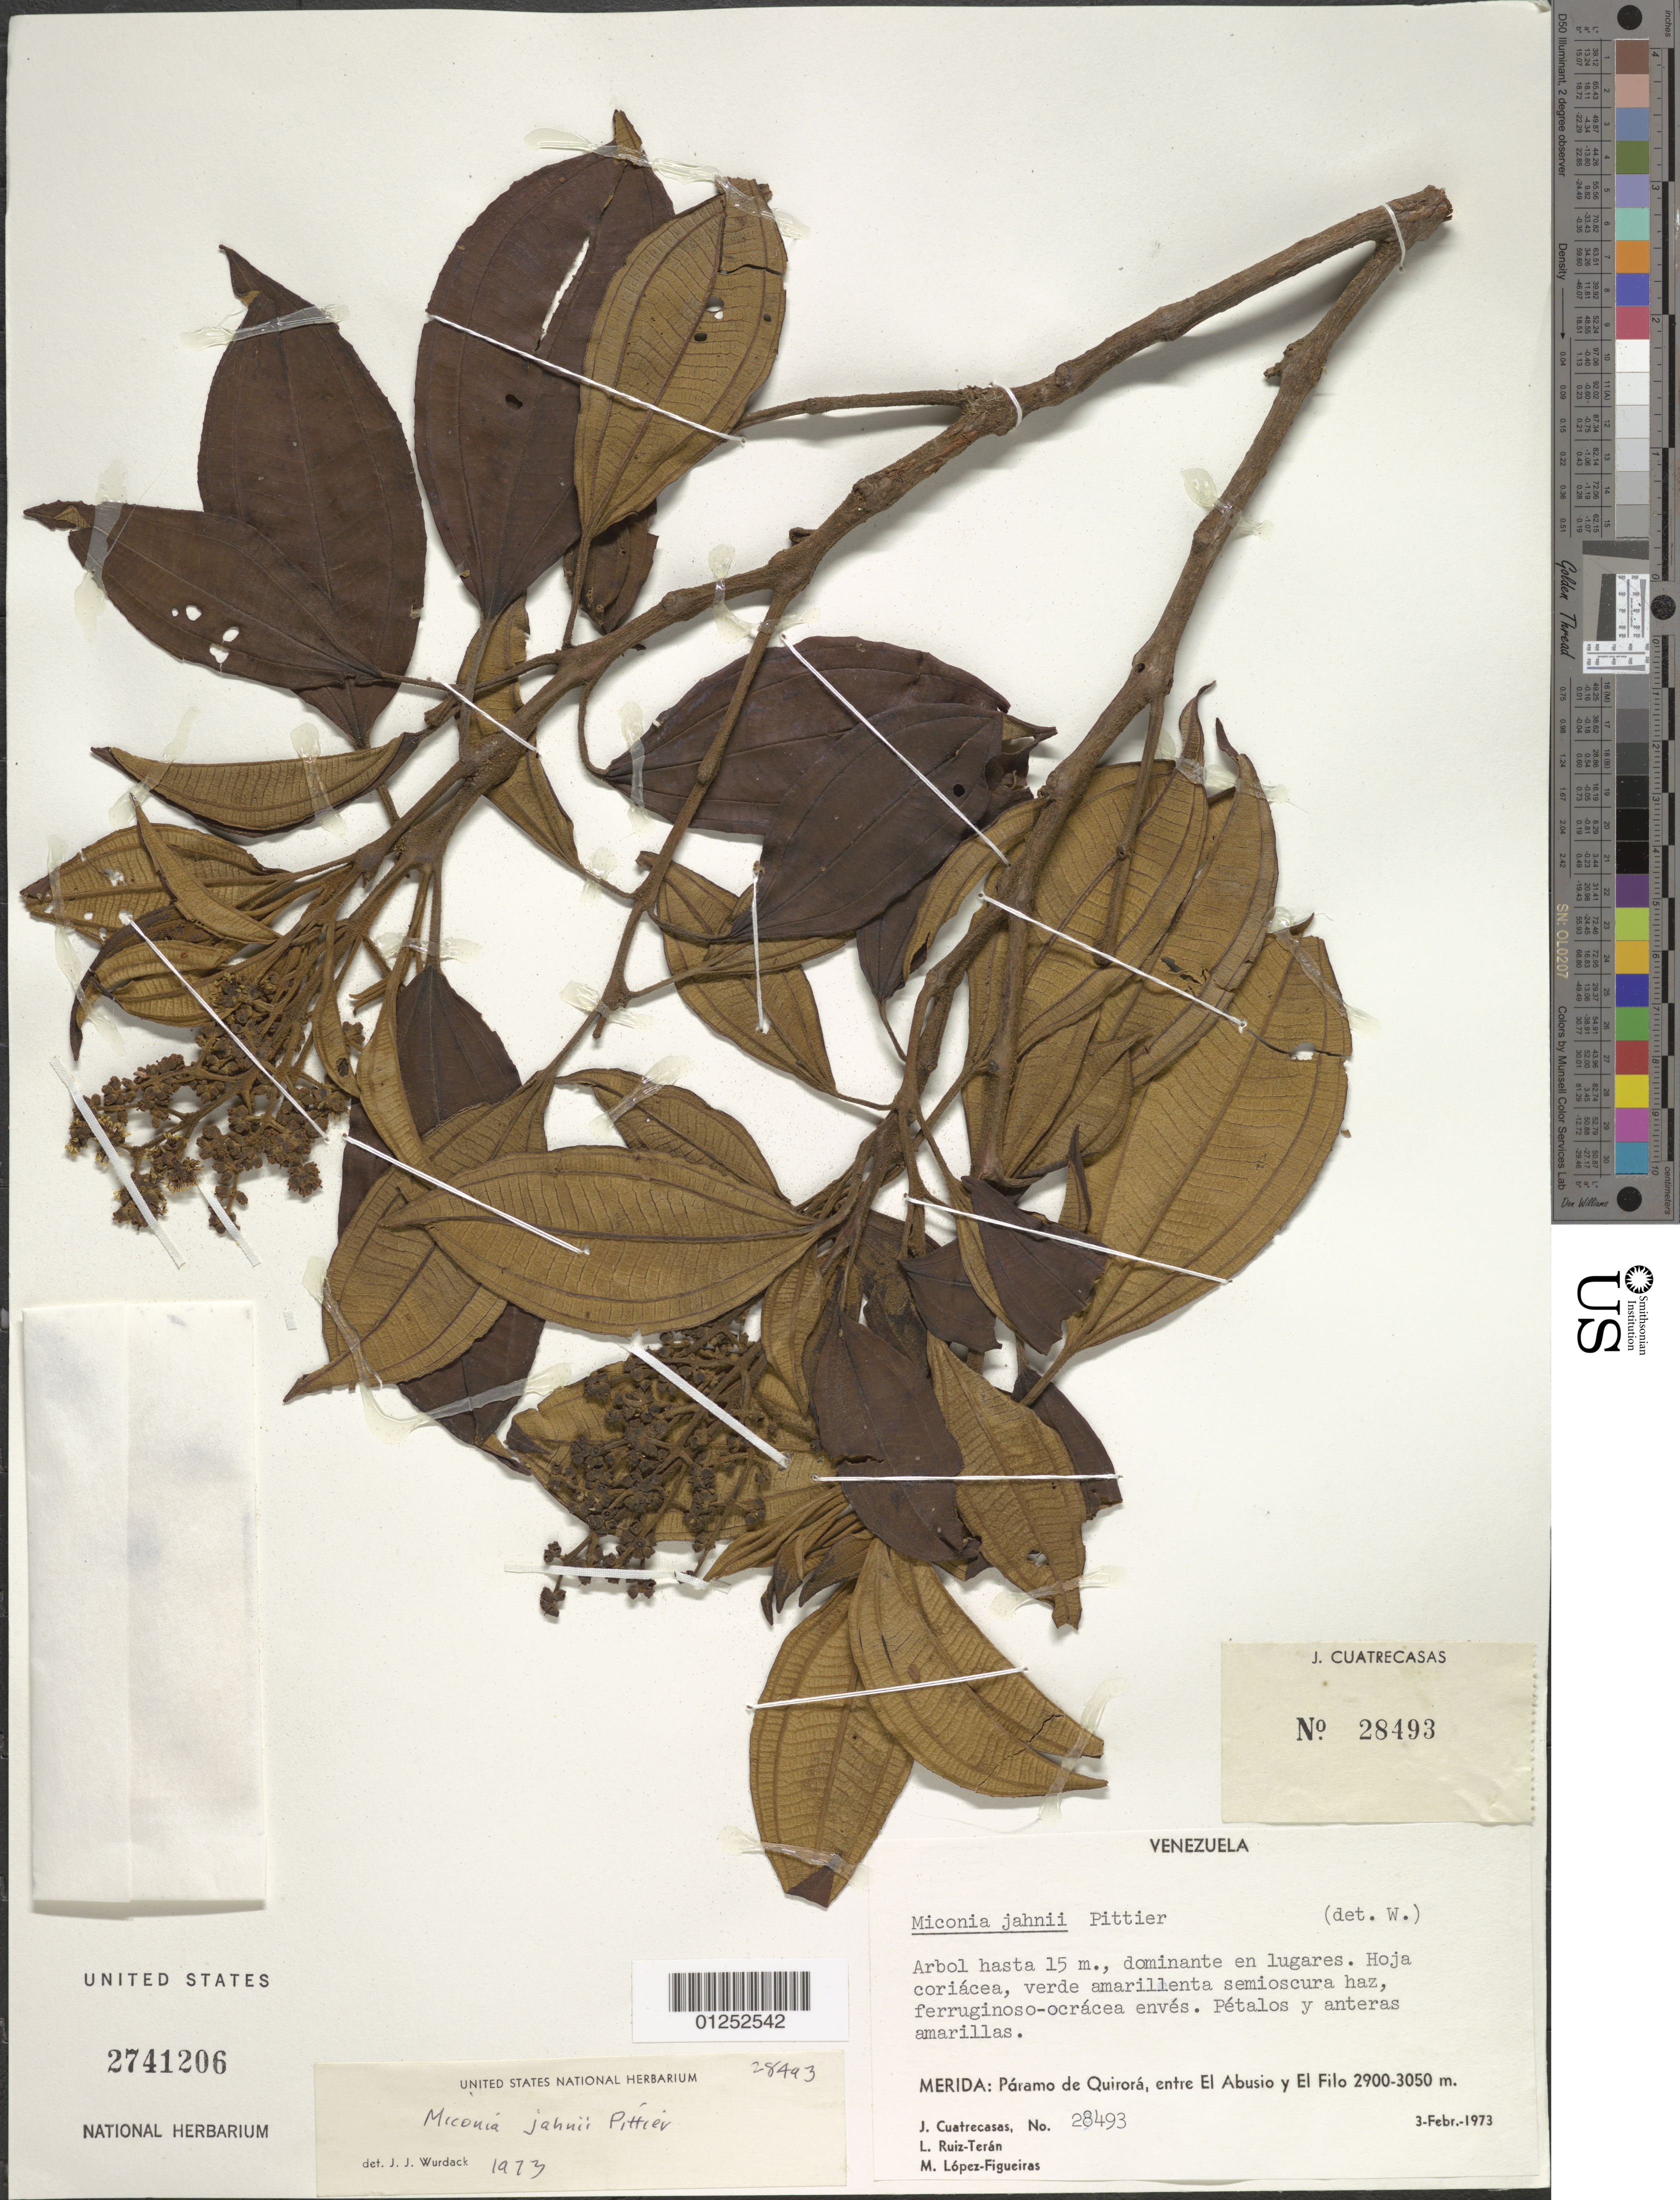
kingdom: Plantae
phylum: Tracheophyta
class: Magnoliopsida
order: Myrtales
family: Melastomataceae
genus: Miconia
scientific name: Miconia jahnii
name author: Pittier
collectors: J. Cuatrecasas, L. E. Ruíz-Terán & M. López Figueiras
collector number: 28493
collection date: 1973-02-03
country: Venezuela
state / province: Mérida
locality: Páramo de Quirorá, entre El Abusio y El Filo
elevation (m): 2900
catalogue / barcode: US 2741206